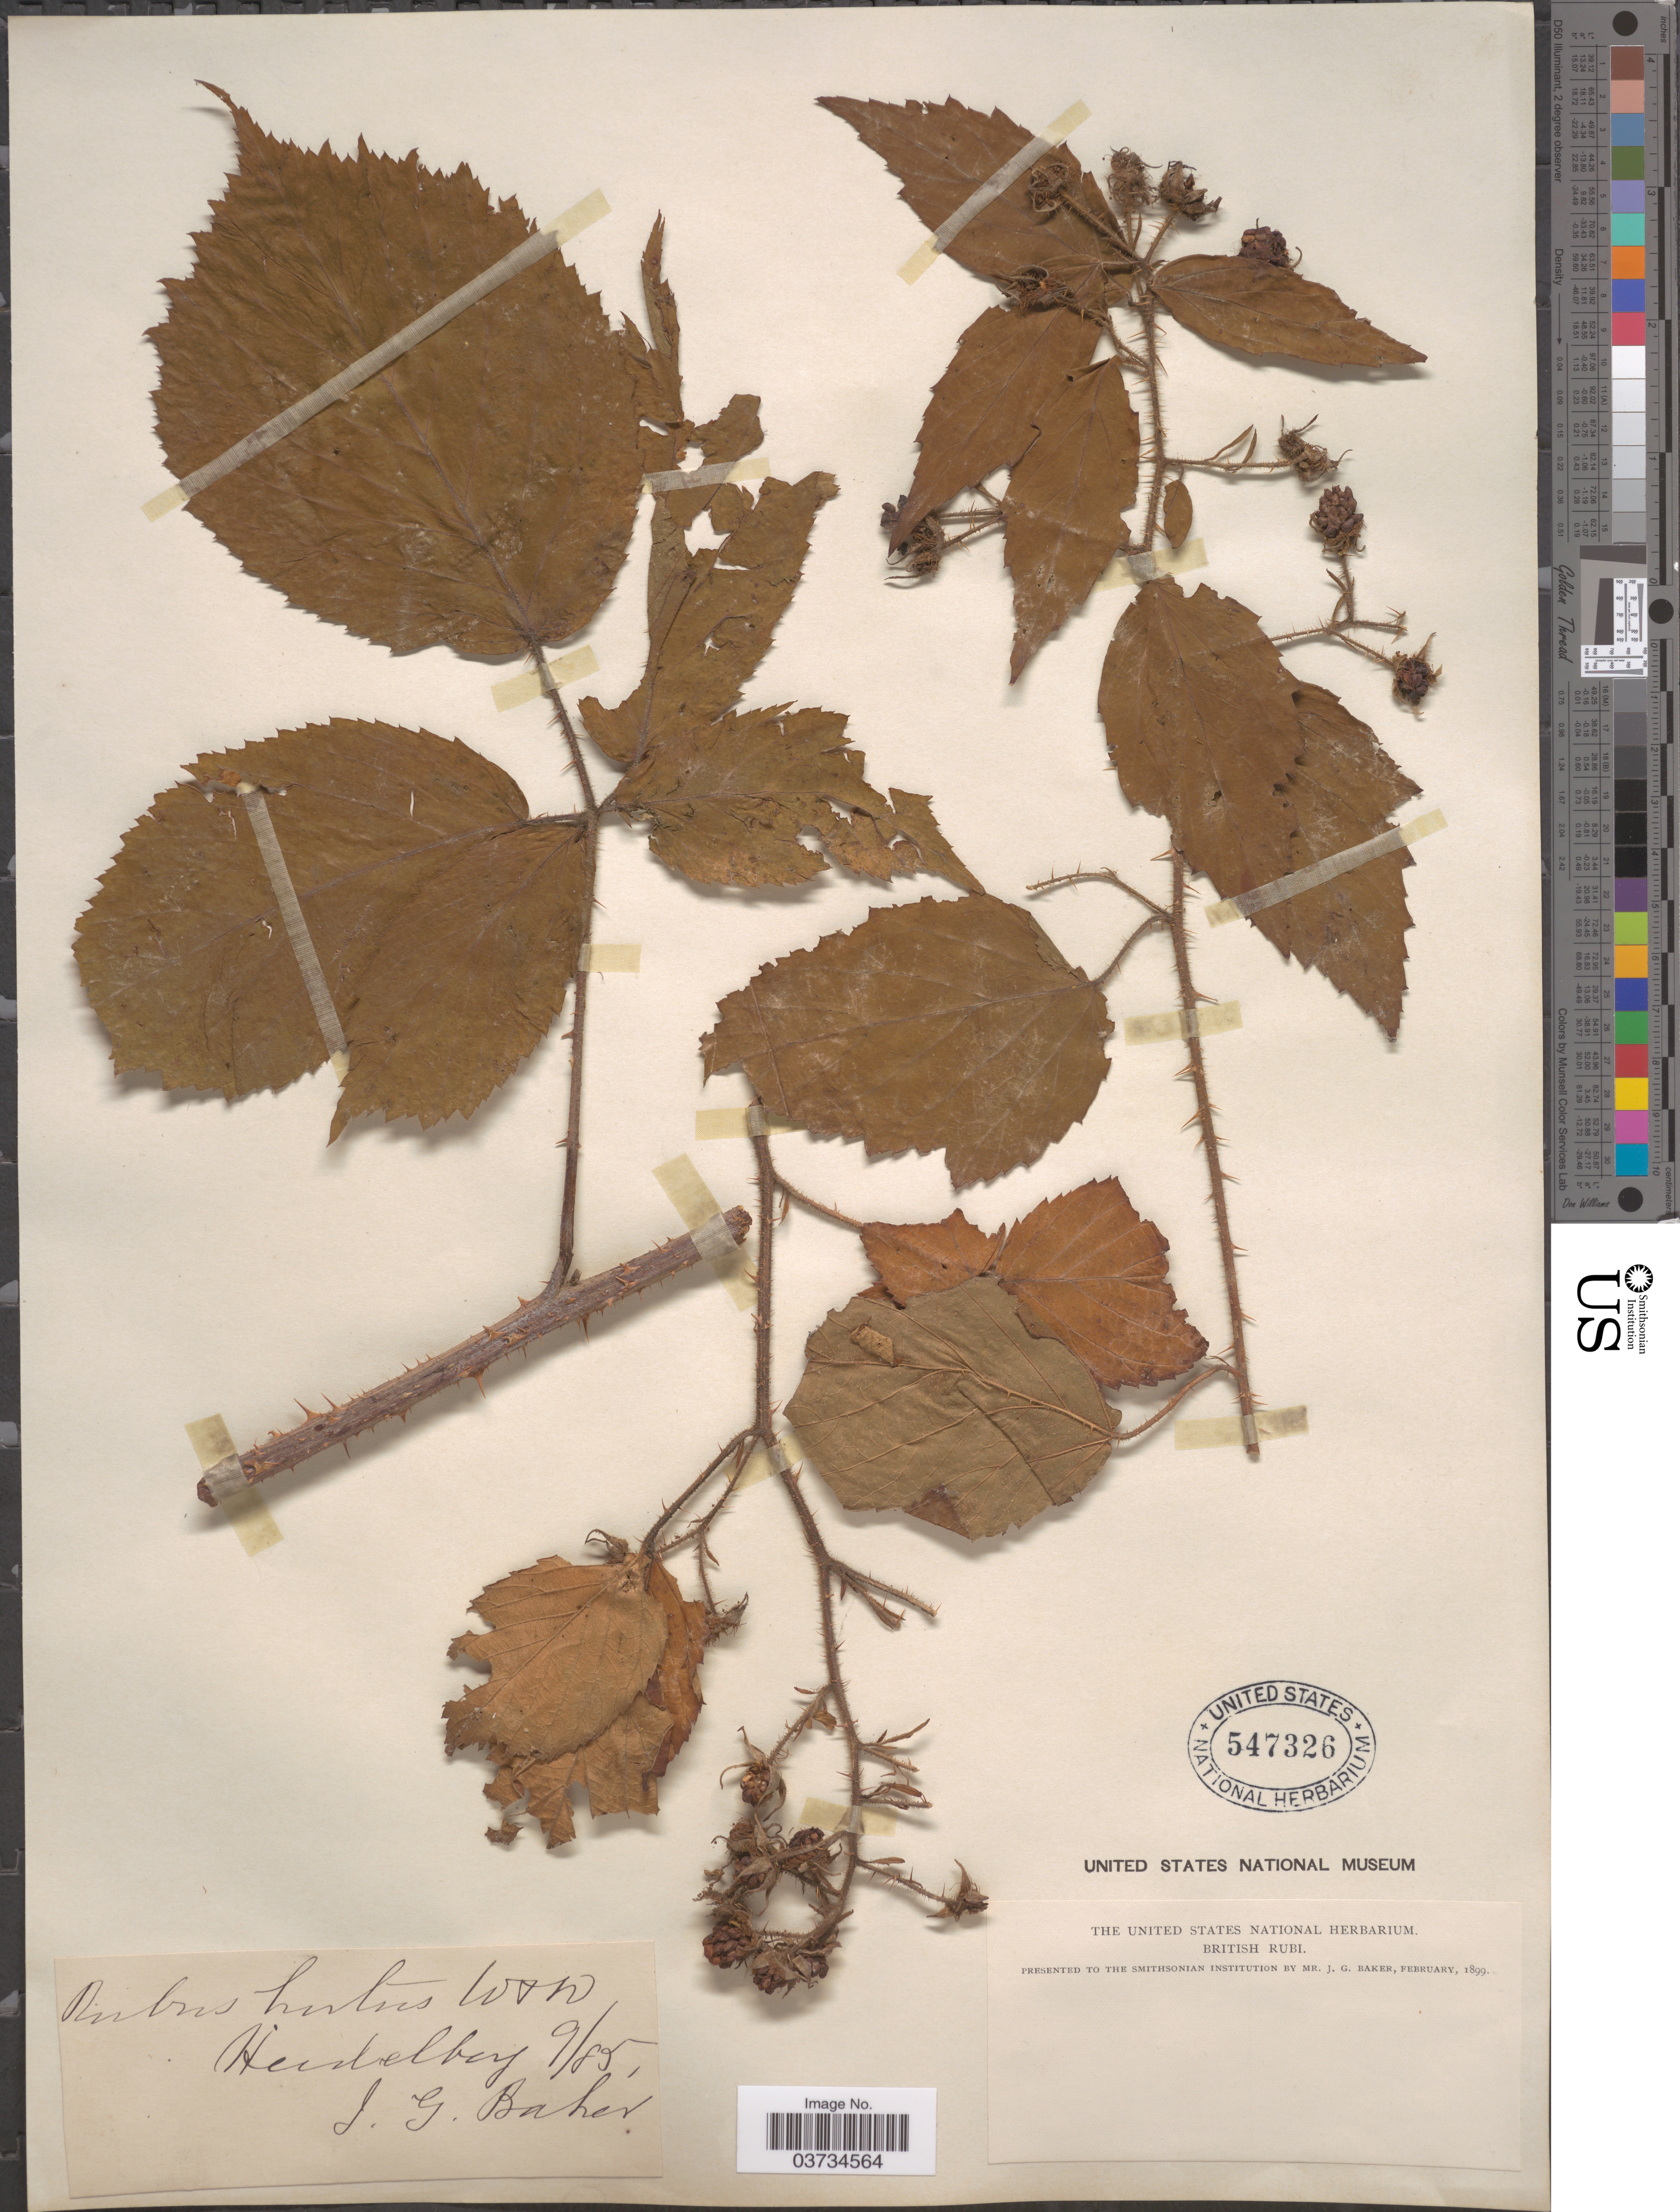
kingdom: Plantae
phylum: Tracheophyta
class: Magnoliopsida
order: Rosales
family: Rosaceae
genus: Rubus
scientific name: Rubus hirtus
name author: Waldst. & Kit.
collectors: J. G. Baker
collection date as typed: Transcribed d/m/y: /9/85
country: Germany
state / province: Baden-württemberg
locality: Heidelberg.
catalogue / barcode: US 547326